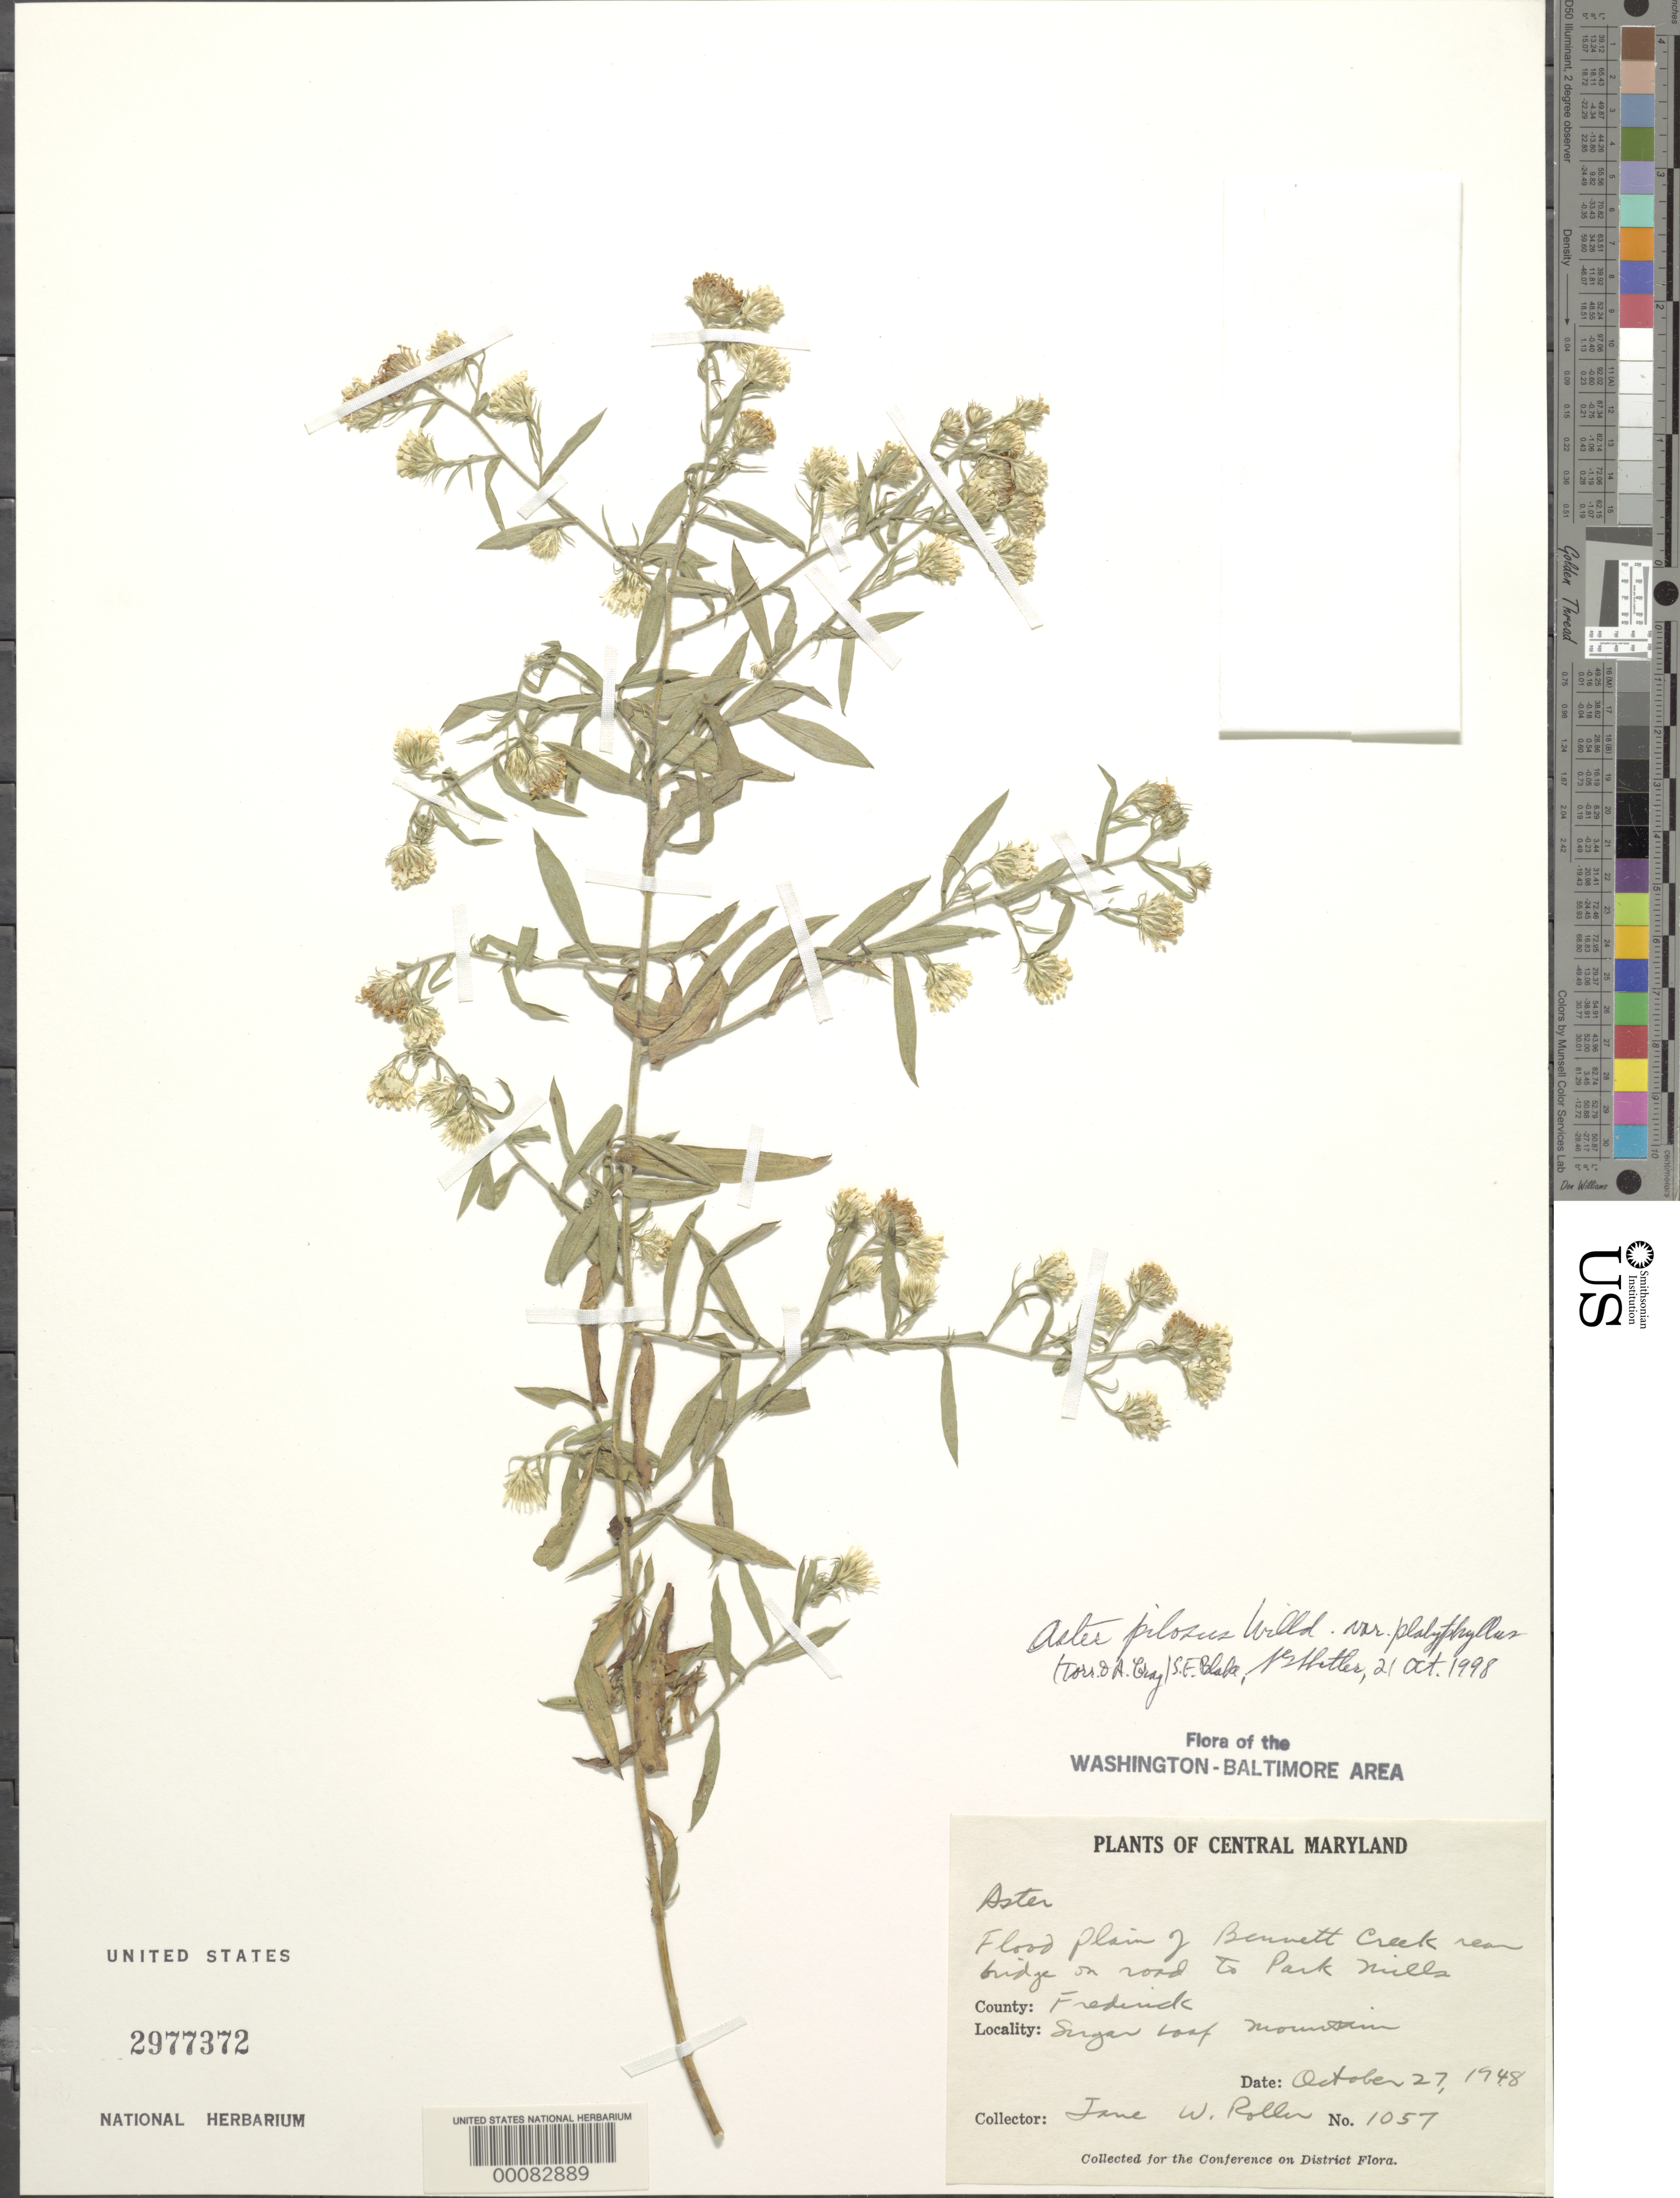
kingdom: Plantae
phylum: Tracheophyta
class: Magnoliopsida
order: Asterales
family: Asteraceae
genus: Symphyotrichum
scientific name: Symphyotrichum pilosum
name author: (Willd.) G.L. Nesom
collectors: J. W. Roller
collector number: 1057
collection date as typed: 27 Oct 1948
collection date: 1948-10-27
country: United States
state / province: Maryland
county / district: Frederick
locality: Sugar Loaf Mountain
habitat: Flood plain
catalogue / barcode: US 2977372